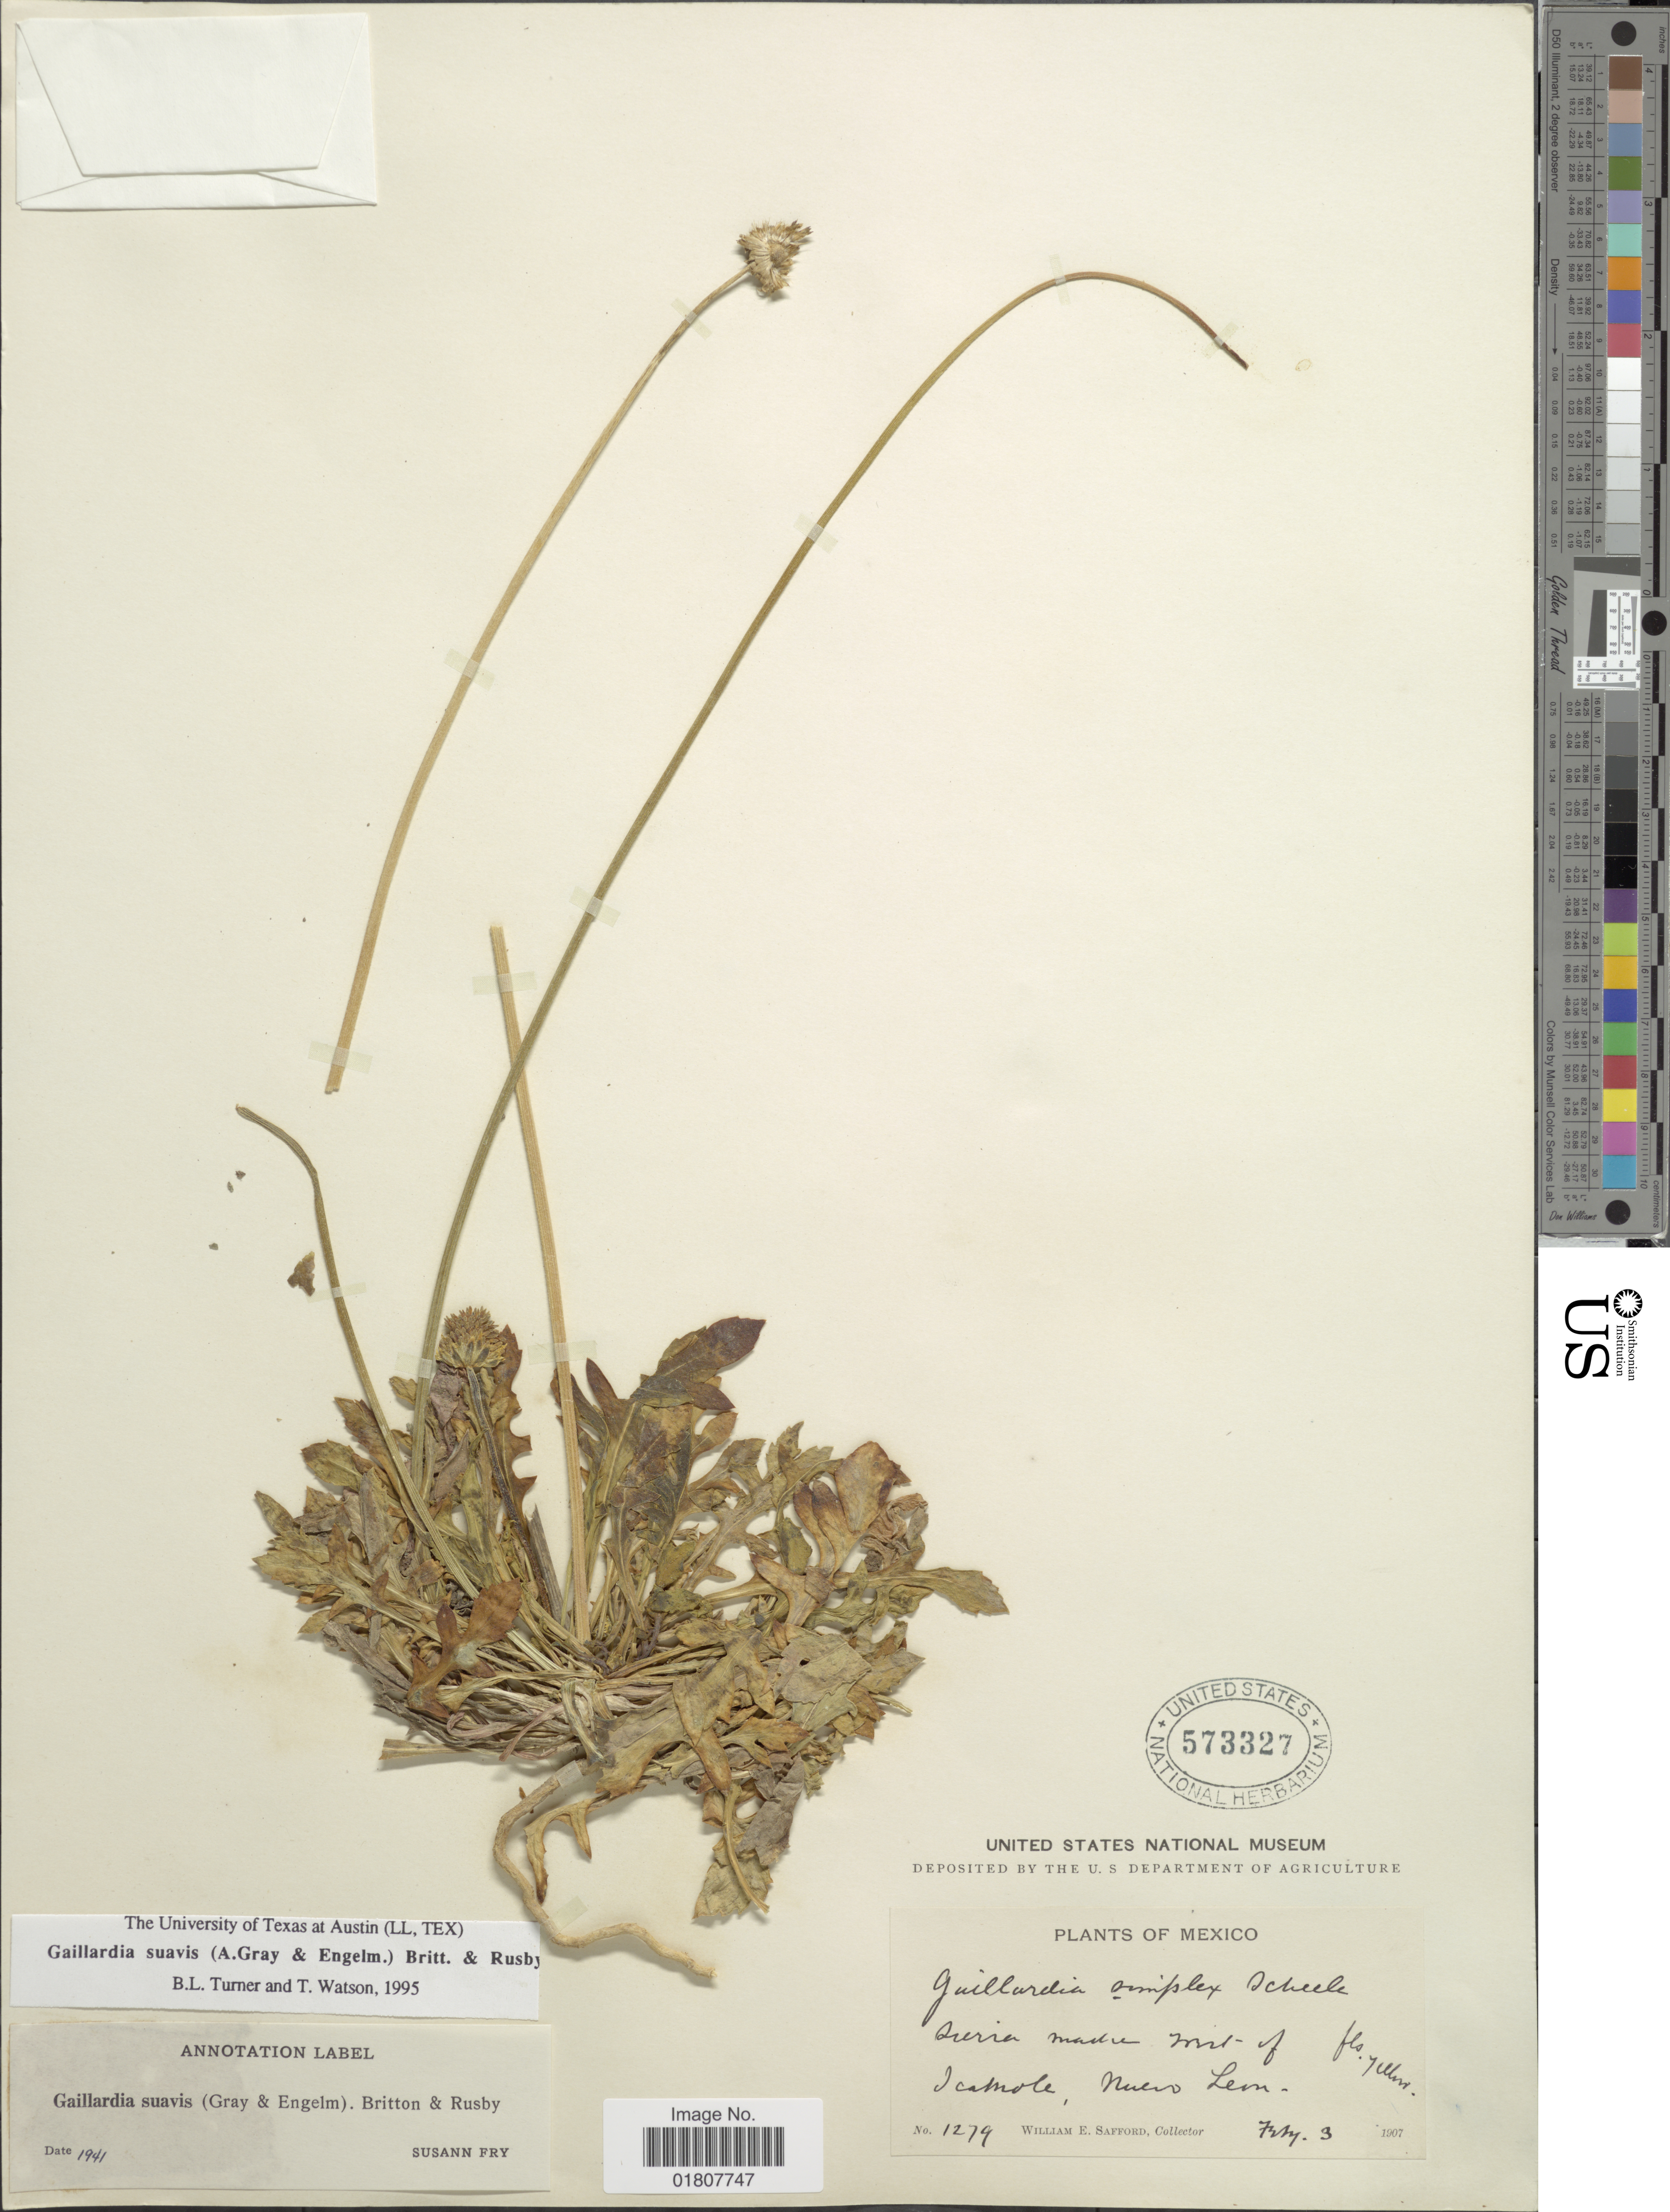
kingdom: Plantae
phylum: Tracheophyta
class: Magnoliopsida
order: Asterales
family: Asteraceae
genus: Gaillardia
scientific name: Gaillardia suavis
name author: (A. Gray & Engelm.) Britton & Rusby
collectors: W. E. Safford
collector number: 1279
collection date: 1907-02-03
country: Mexico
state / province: Nuevo León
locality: Sierra Madre North of Icamole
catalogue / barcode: US 573327